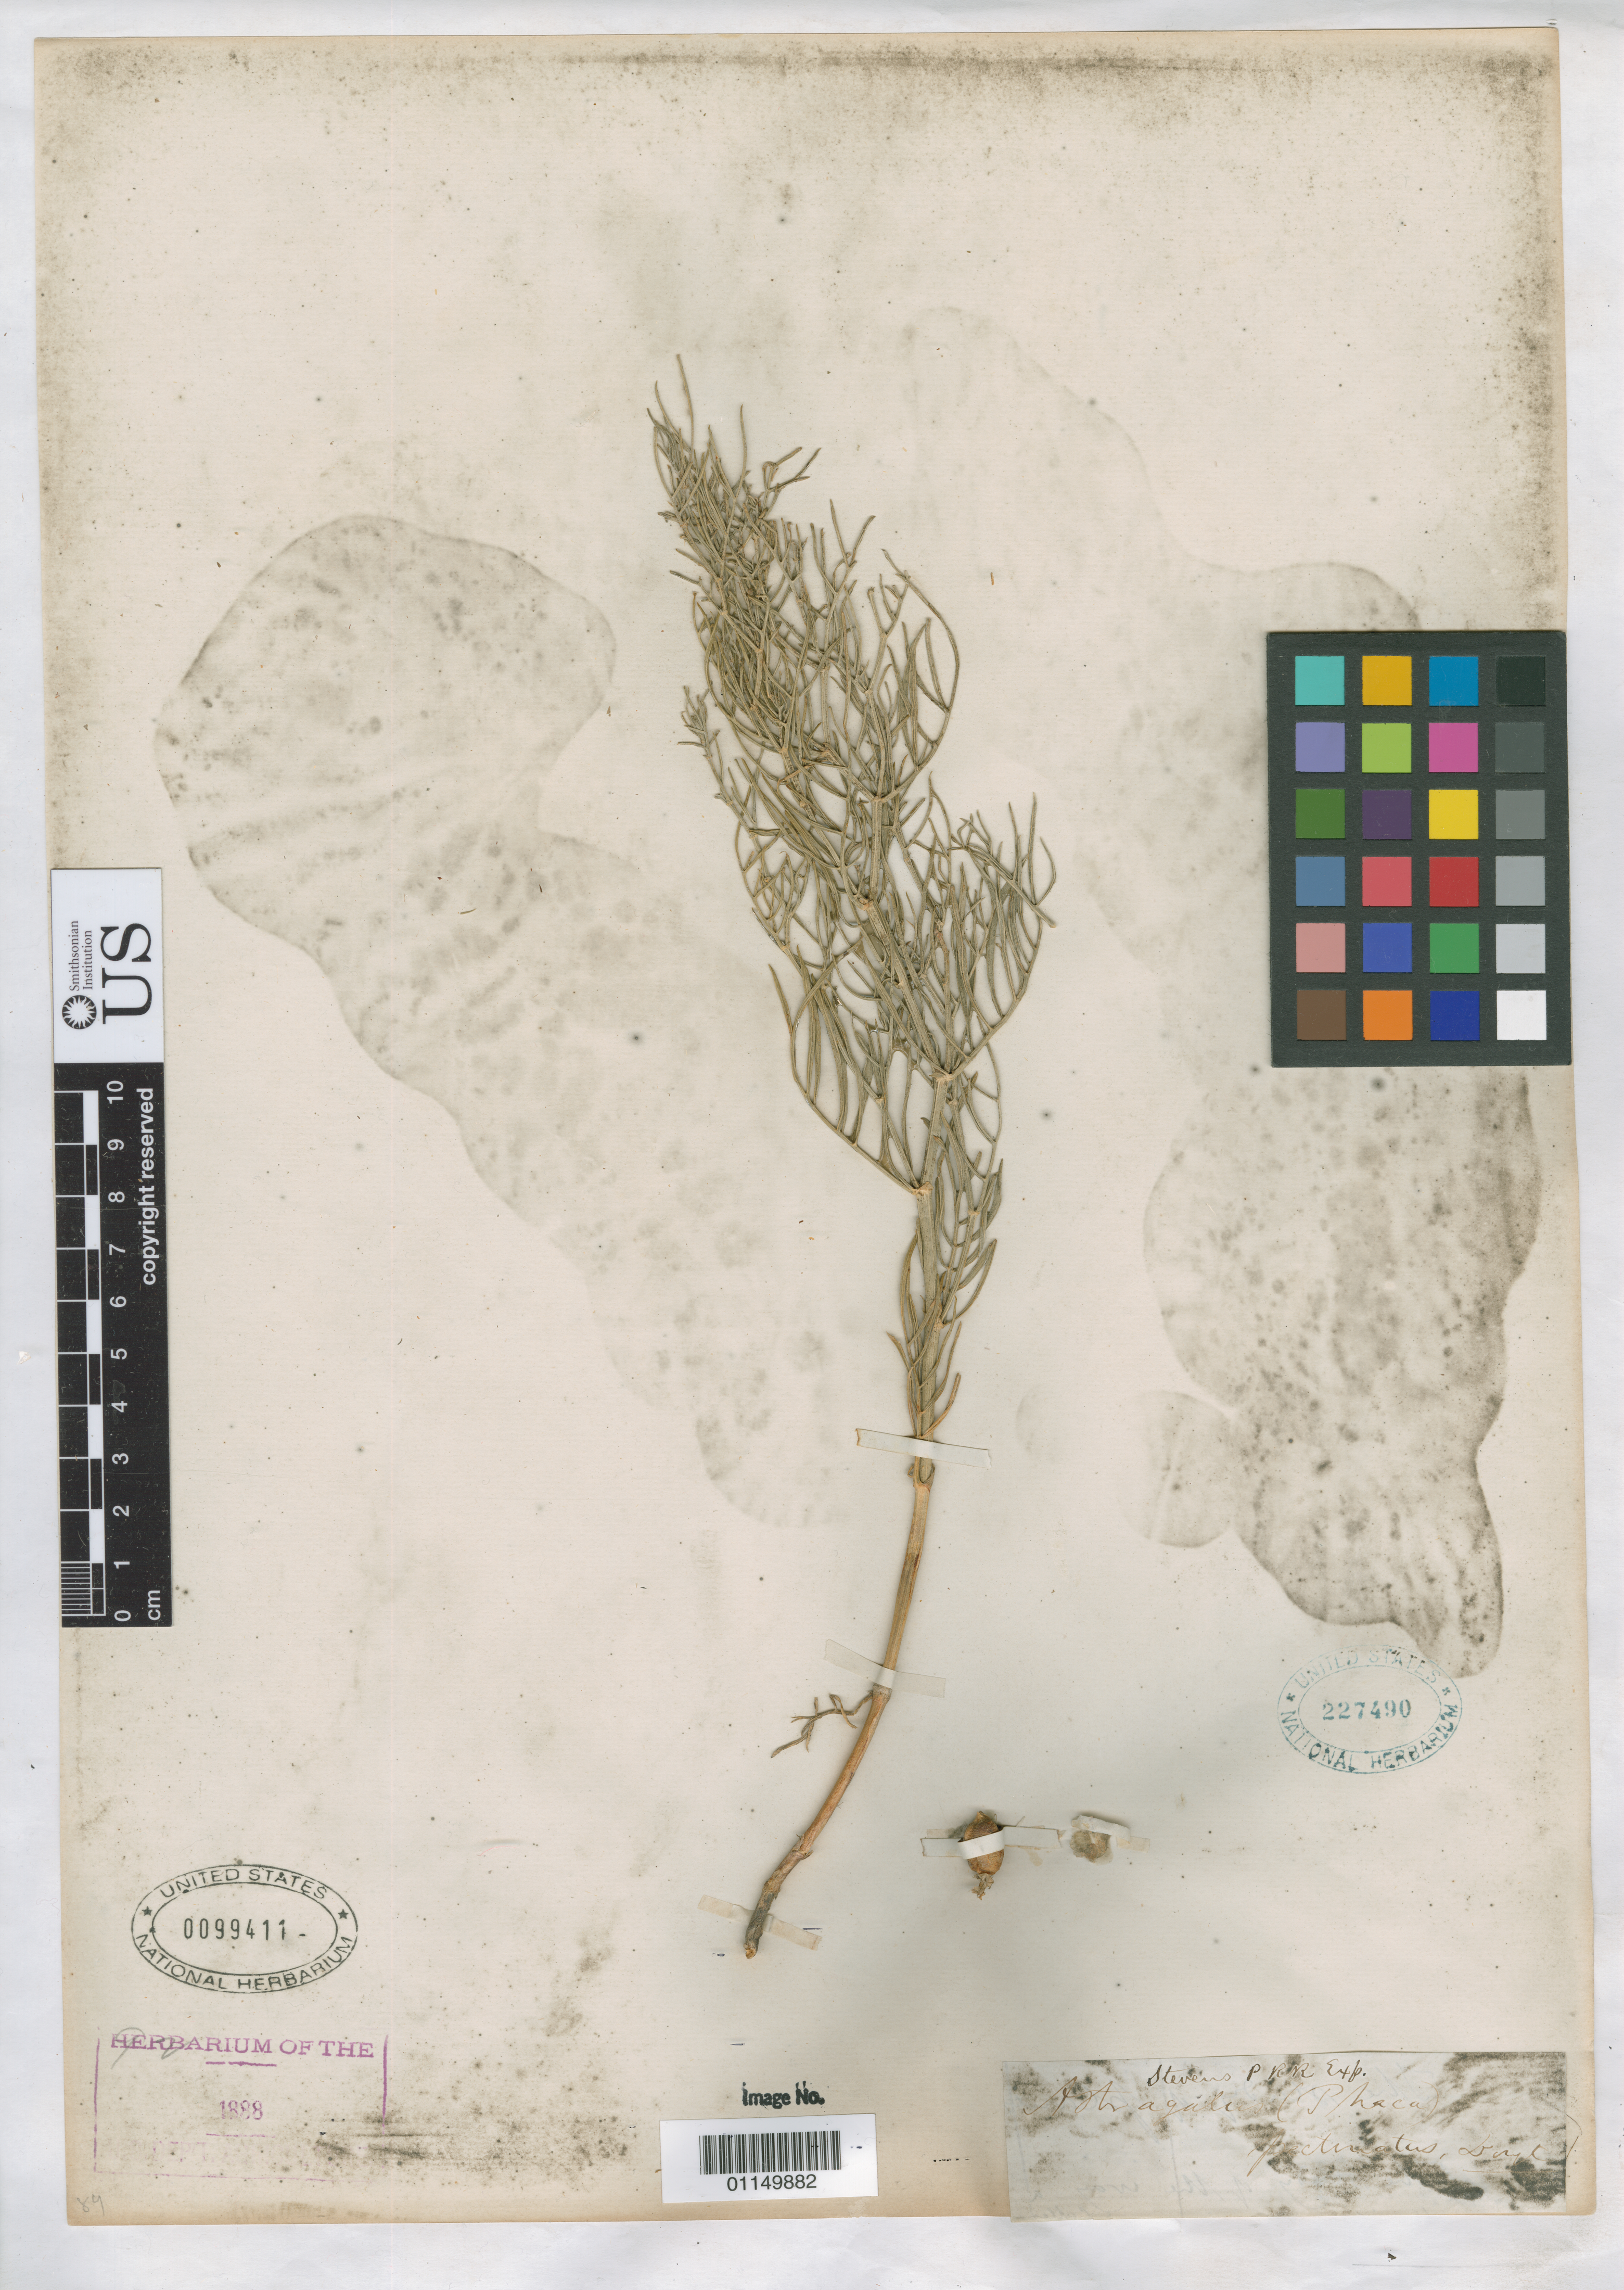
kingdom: Plantae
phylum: Tracheophyta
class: Magnoliopsida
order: Fabales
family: Fabaceae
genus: Astragalus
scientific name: Astragalus pectinatus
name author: (Hook.) G. Don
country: United States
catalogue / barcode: US 227490